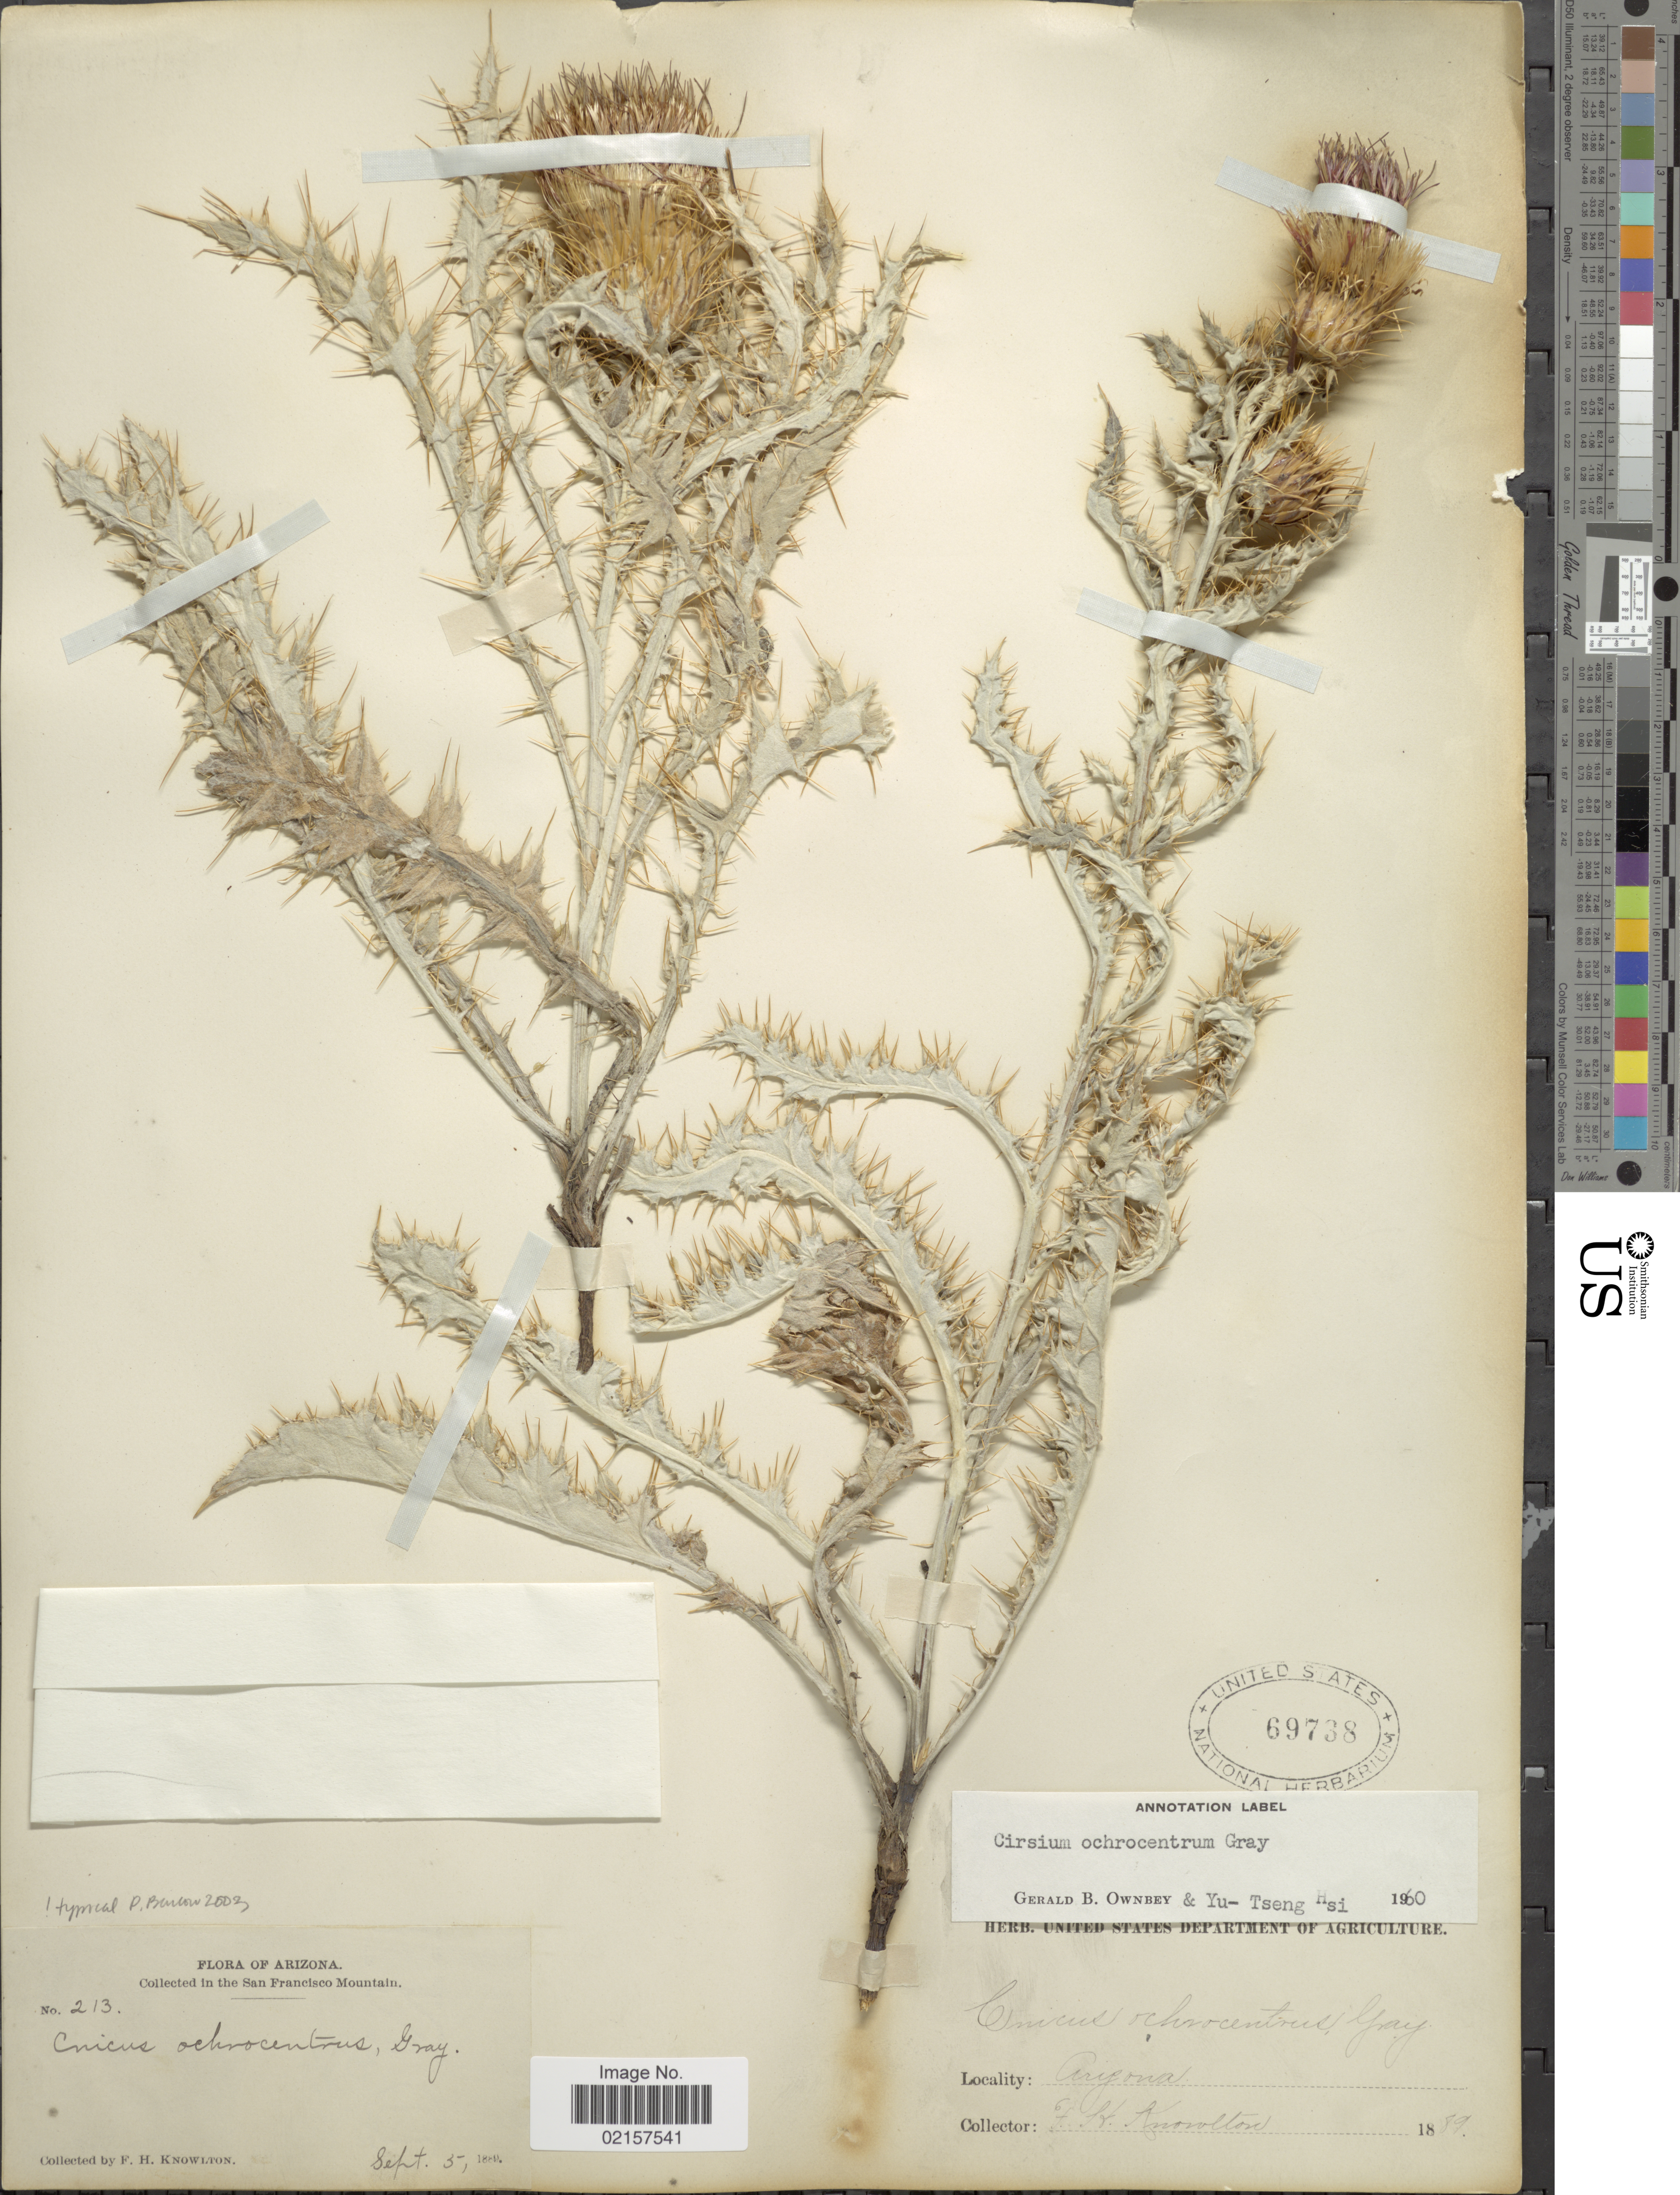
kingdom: Plantae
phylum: Tracheophyta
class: Magnoliopsida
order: Asterales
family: Asteraceae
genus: Cirsium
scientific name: Cirsium ochrocentrum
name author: A. Gray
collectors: F. H. Knowlton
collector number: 213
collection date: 1889-09-05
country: United States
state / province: Arizona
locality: San Francisco Mountain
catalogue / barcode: US 69738